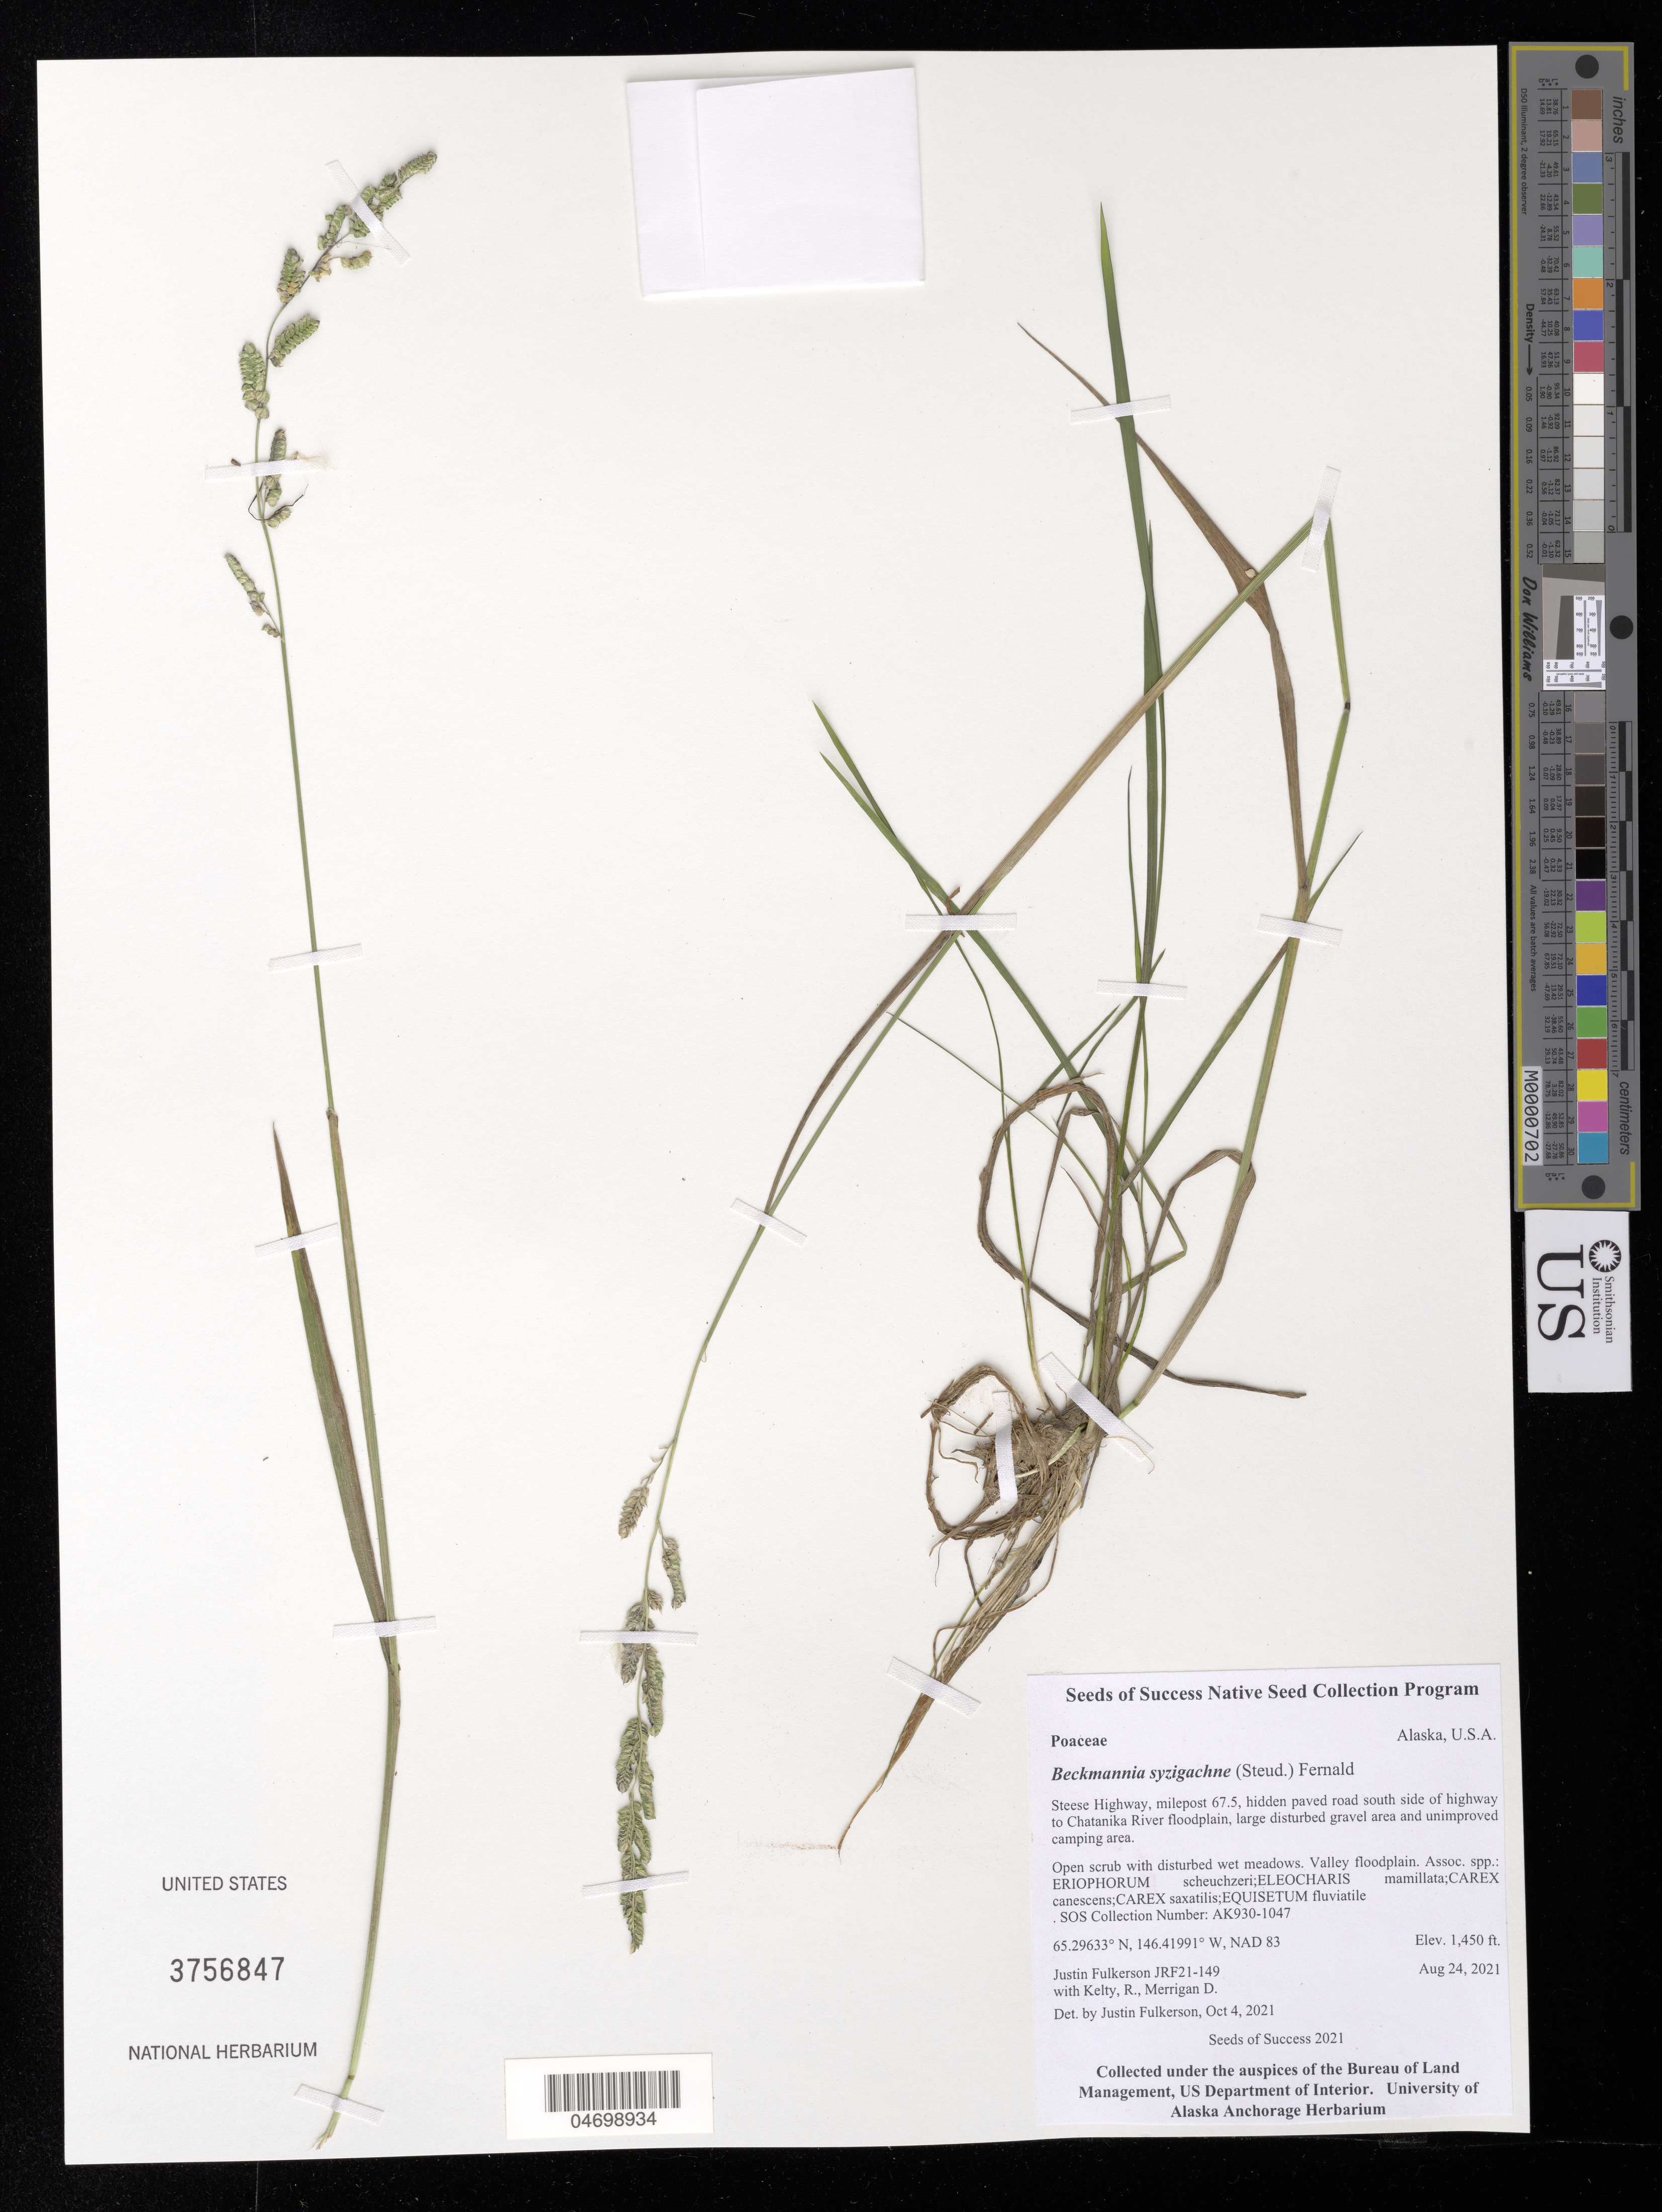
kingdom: Plantae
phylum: Tracheophyta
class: Liliopsida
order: Poales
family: Poaceae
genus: Beckmannia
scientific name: Beckmannia syzigachne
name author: (Steud.) Fernald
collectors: J. Fulkerson, R. Kelty & D. Merrigan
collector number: AK930-1047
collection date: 2021-08-24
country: United States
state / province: Alaska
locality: Steese Hwy, milepost 67.5, hidden paved road south side of Hwy to Chatanika River floodplain.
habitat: Open scrub with disturbed wet meadows. Valley floodplain. Eleocharis mamillata, Carex canascens, etc.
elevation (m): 442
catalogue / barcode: US 3756847